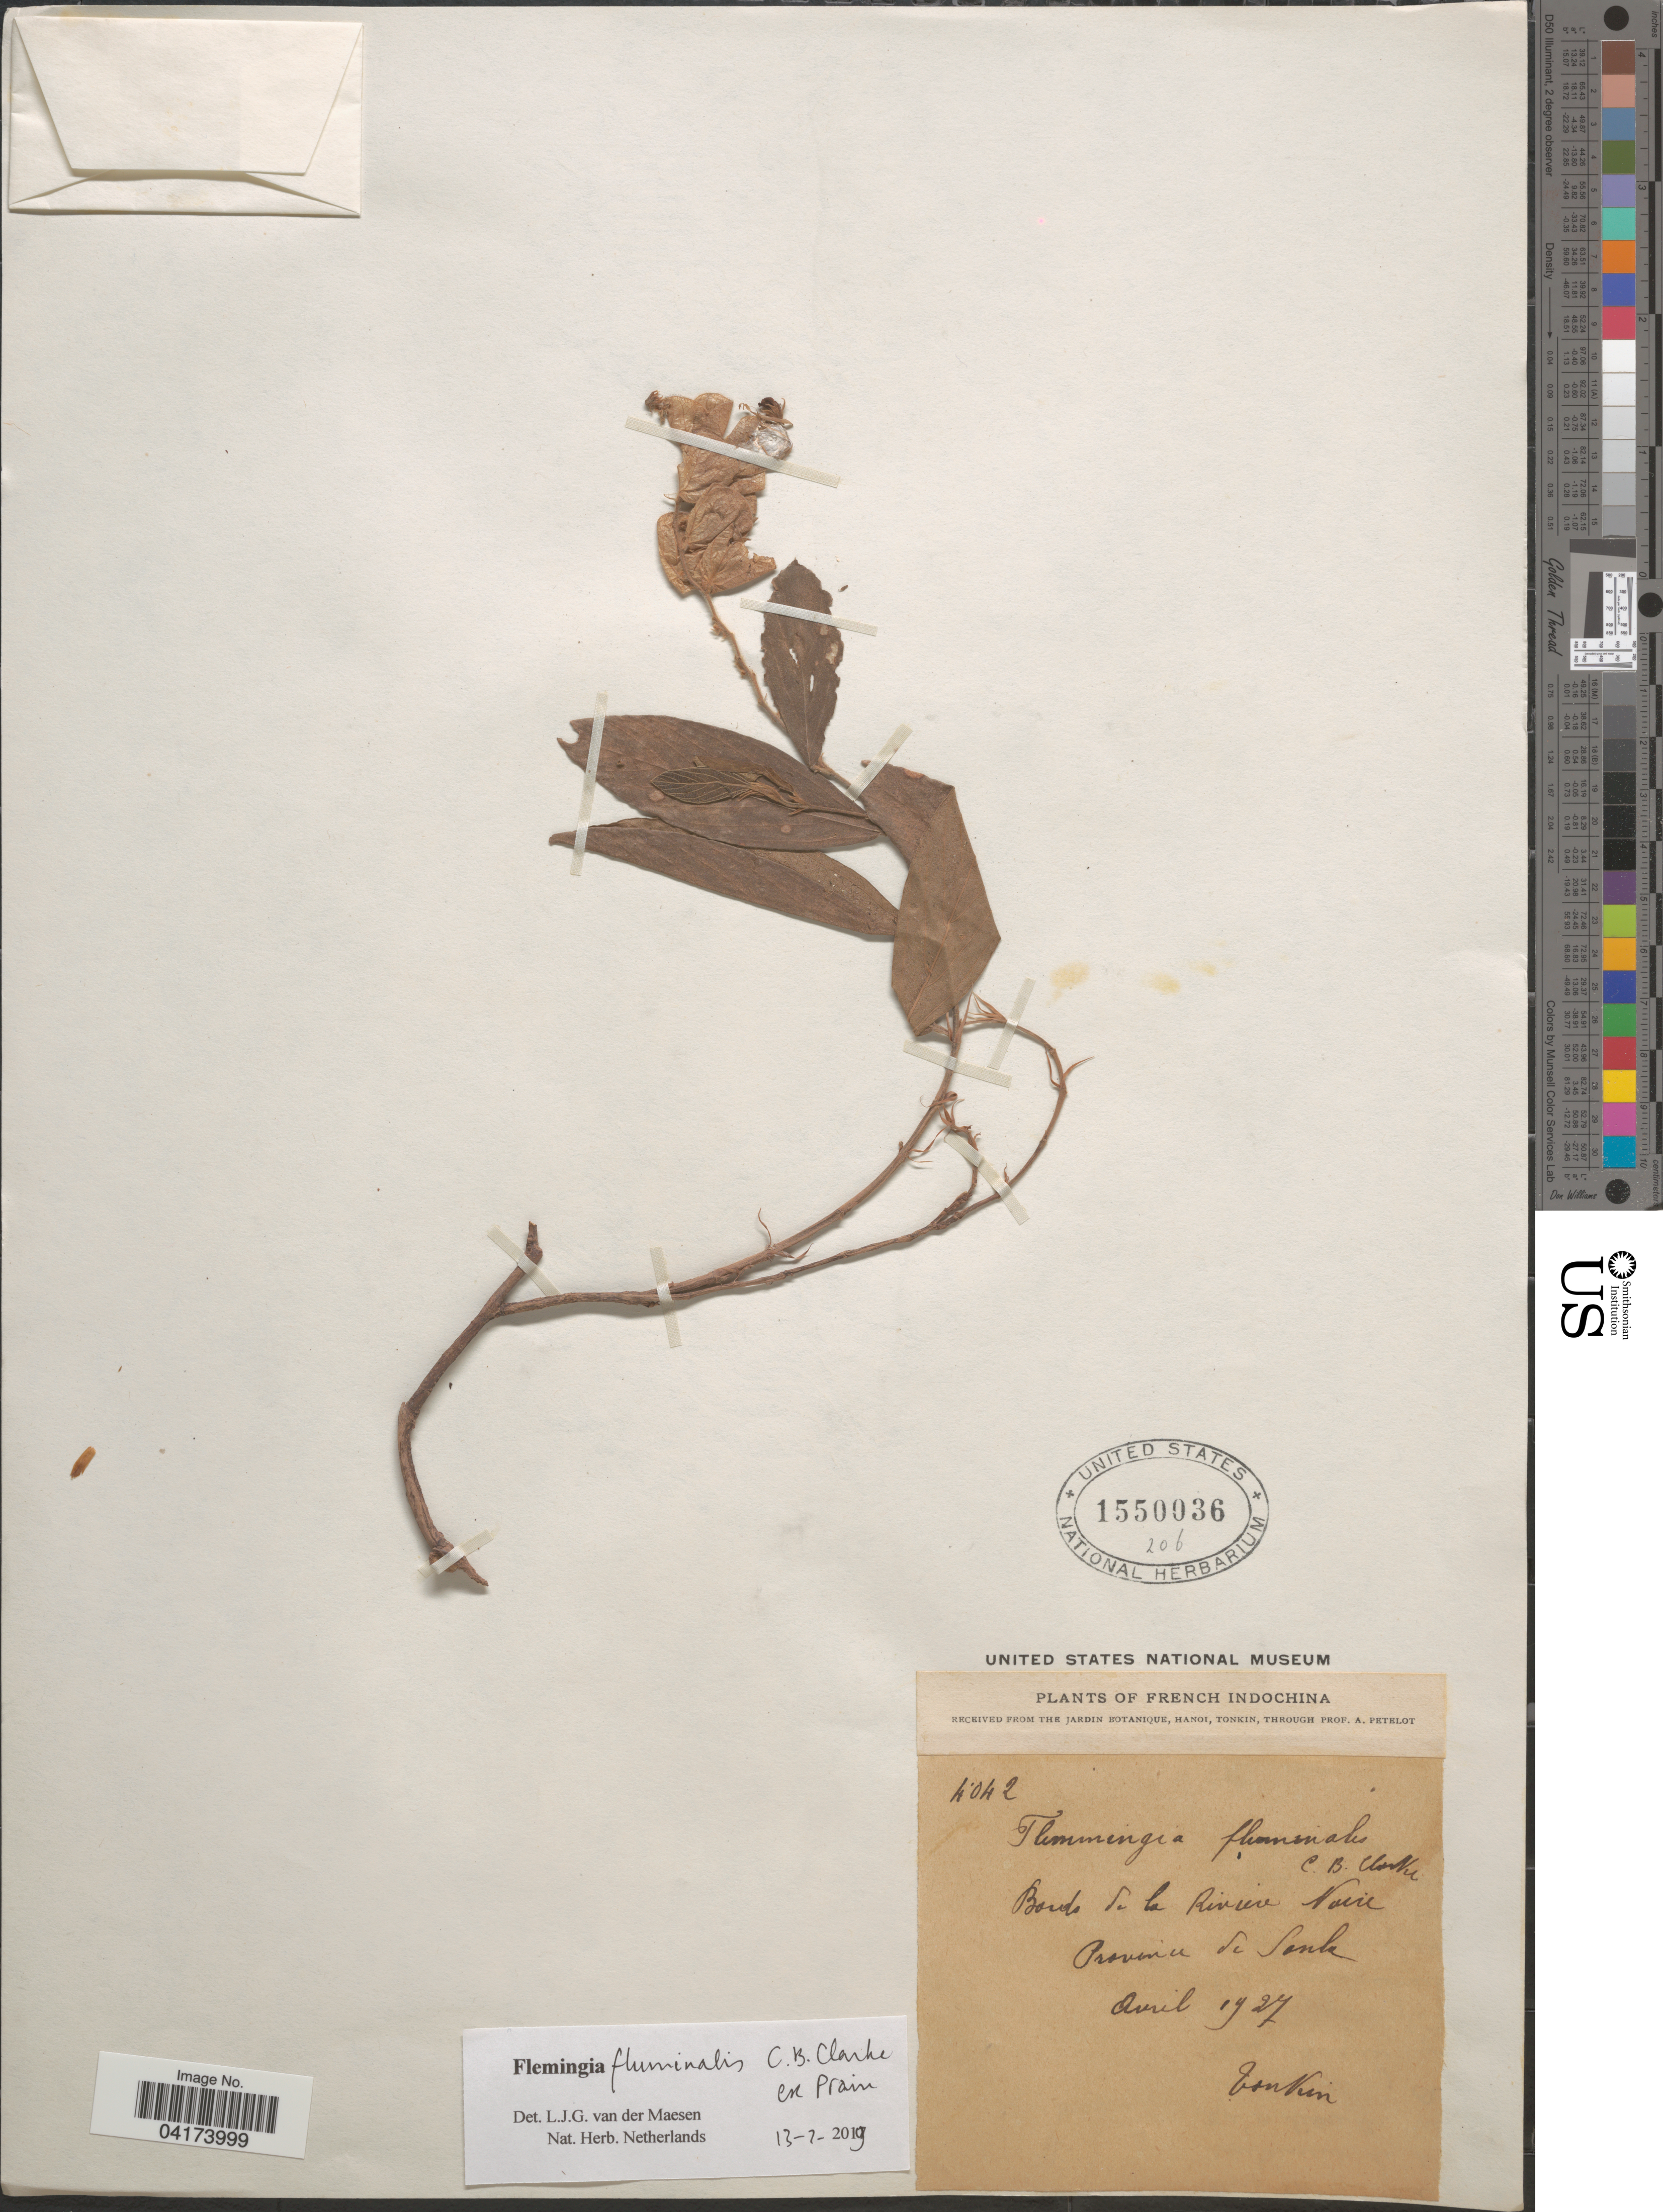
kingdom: Plantae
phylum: Tracheophyta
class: Magnoliopsida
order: Fabales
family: Fabaceae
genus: Flemingia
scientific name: Flemingia fluminalis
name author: C.B. Clarke ex Prain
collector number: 4042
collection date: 1927-04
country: Vietnam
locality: French Indochina. Bords de la Riviere Voere. Province de Sanla. [interpreted] Tonkin.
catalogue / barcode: US 1550036